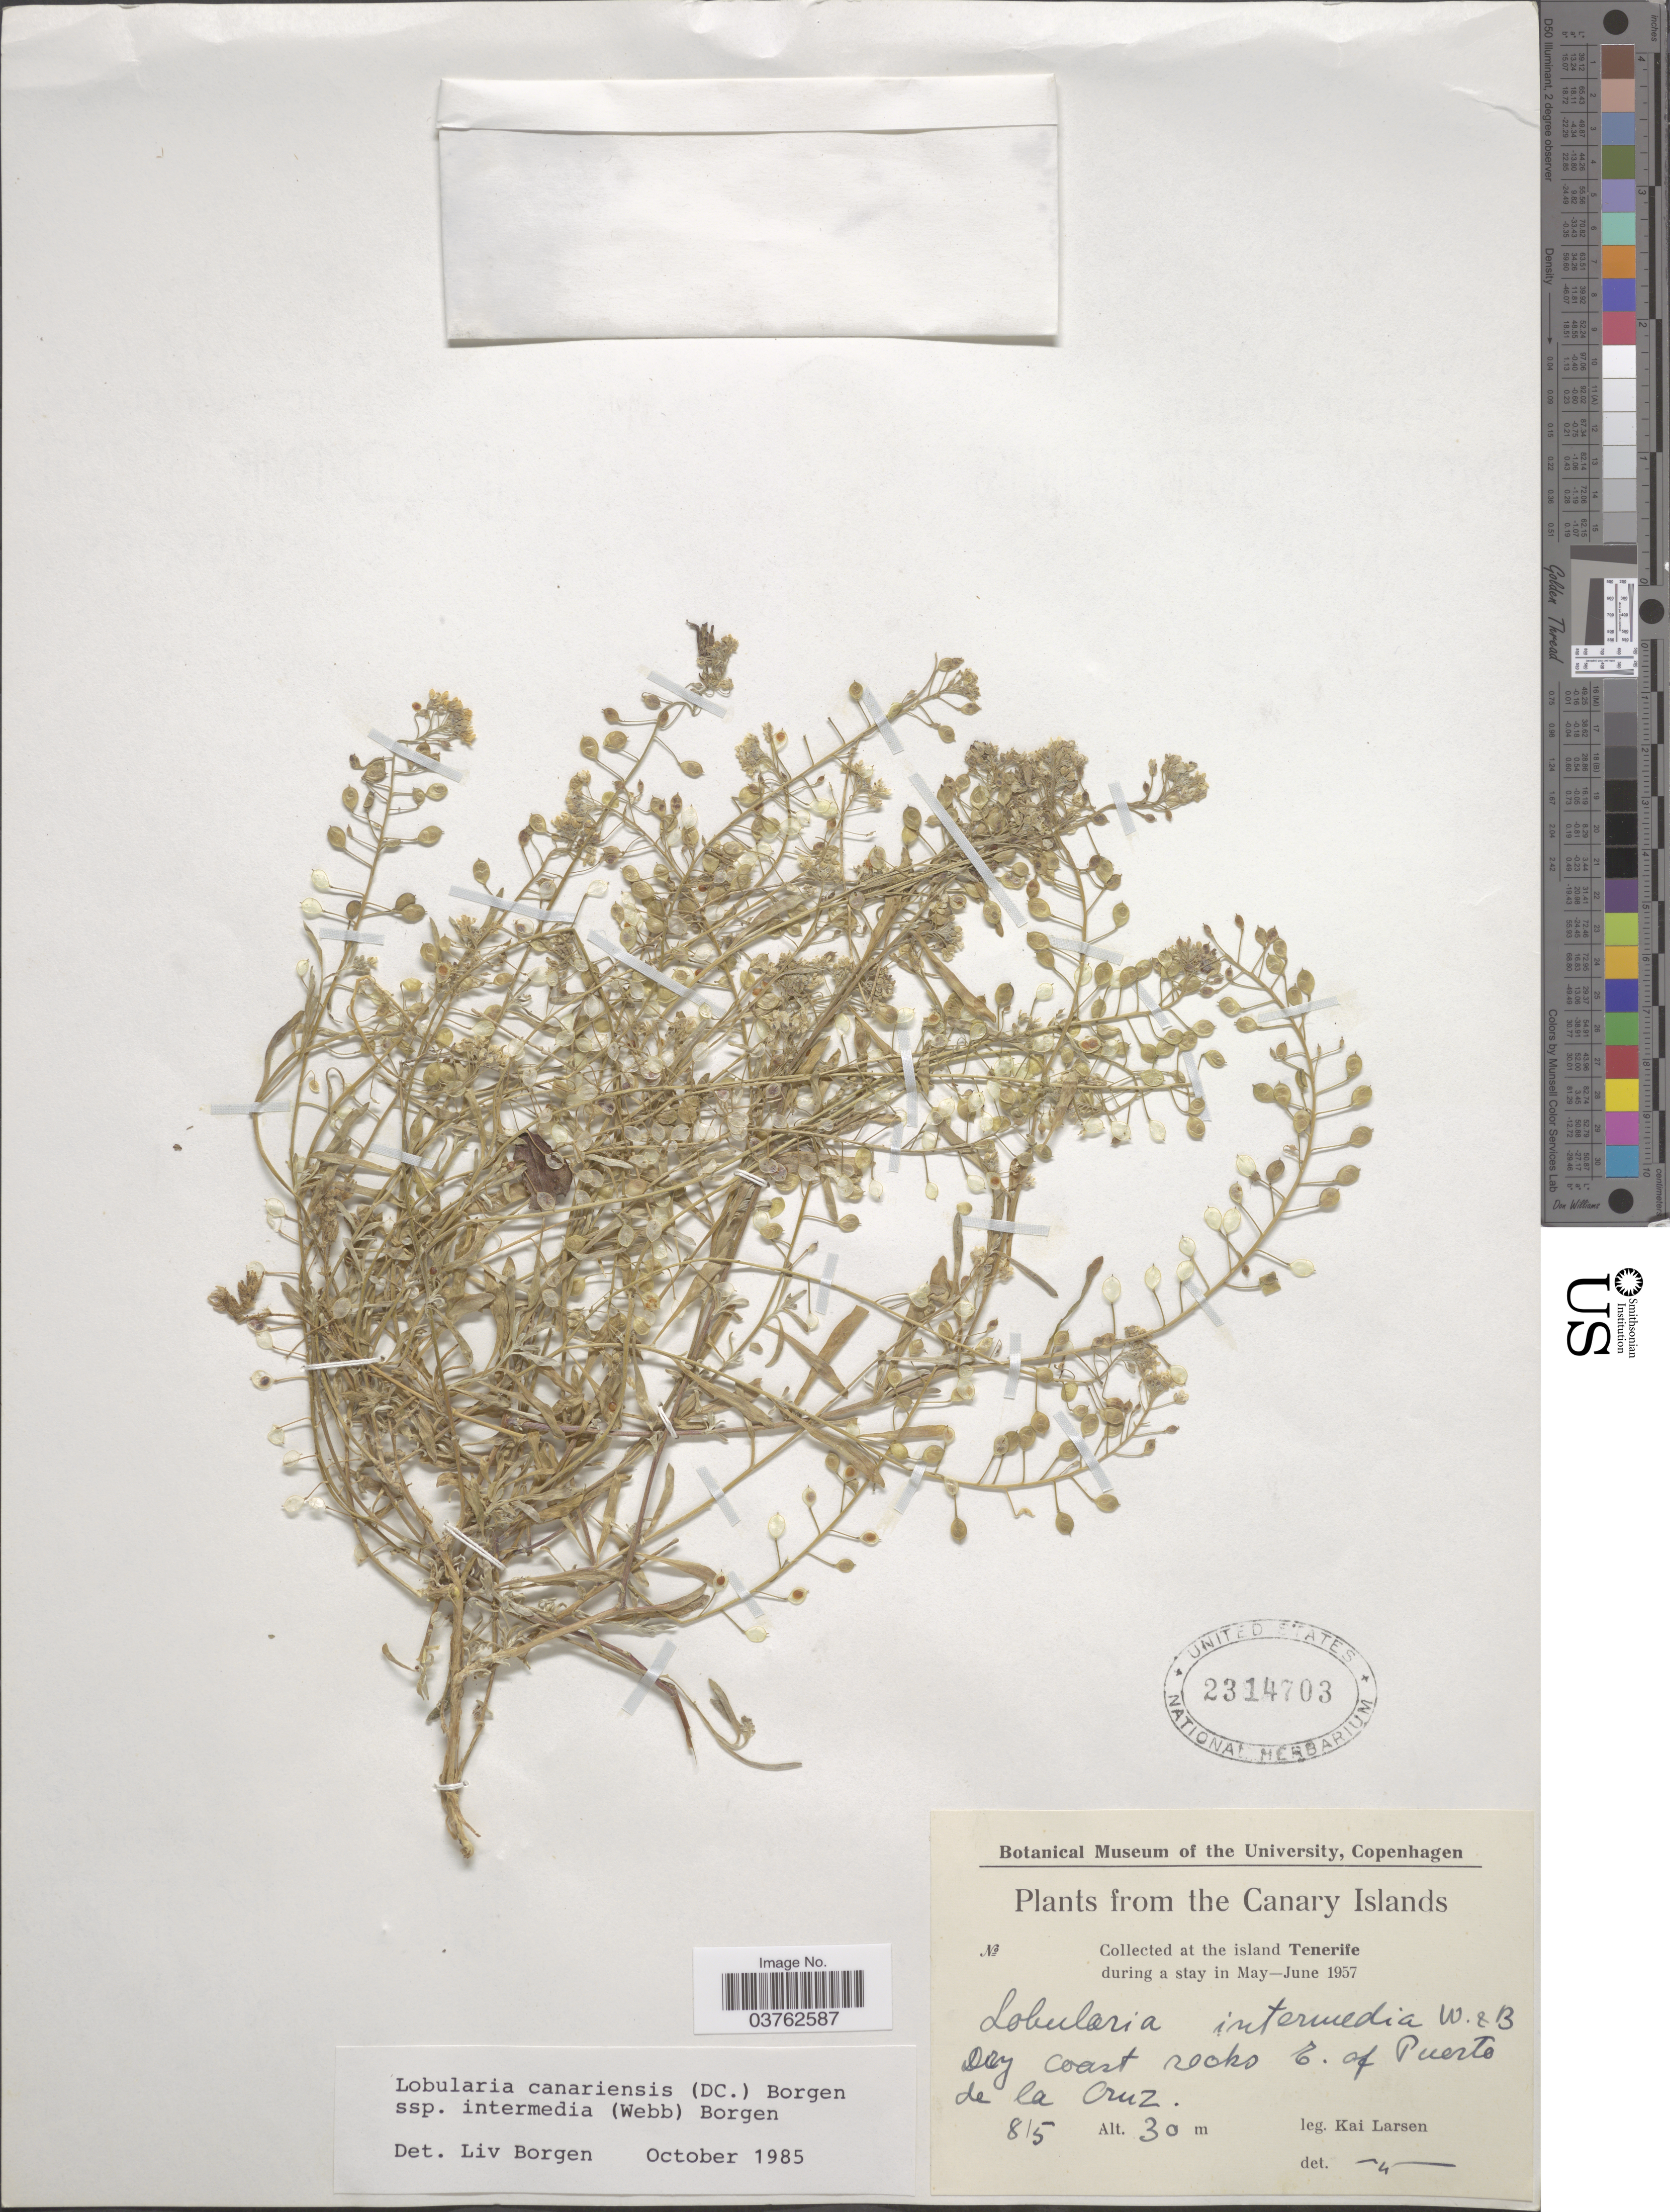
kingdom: Plantae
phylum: Tracheophyta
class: Magnoliopsida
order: Brassicales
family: Brassicaceae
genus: Lobularia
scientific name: Lobularia canariensis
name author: (DC.) L. Borgen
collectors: K. Larsen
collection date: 1957-05-08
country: Spain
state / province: Canarias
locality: The Canary Islands. At the island Tenerife. Dry coast rocks E. of Puerto de la Cruz.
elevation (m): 30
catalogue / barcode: US 2314703